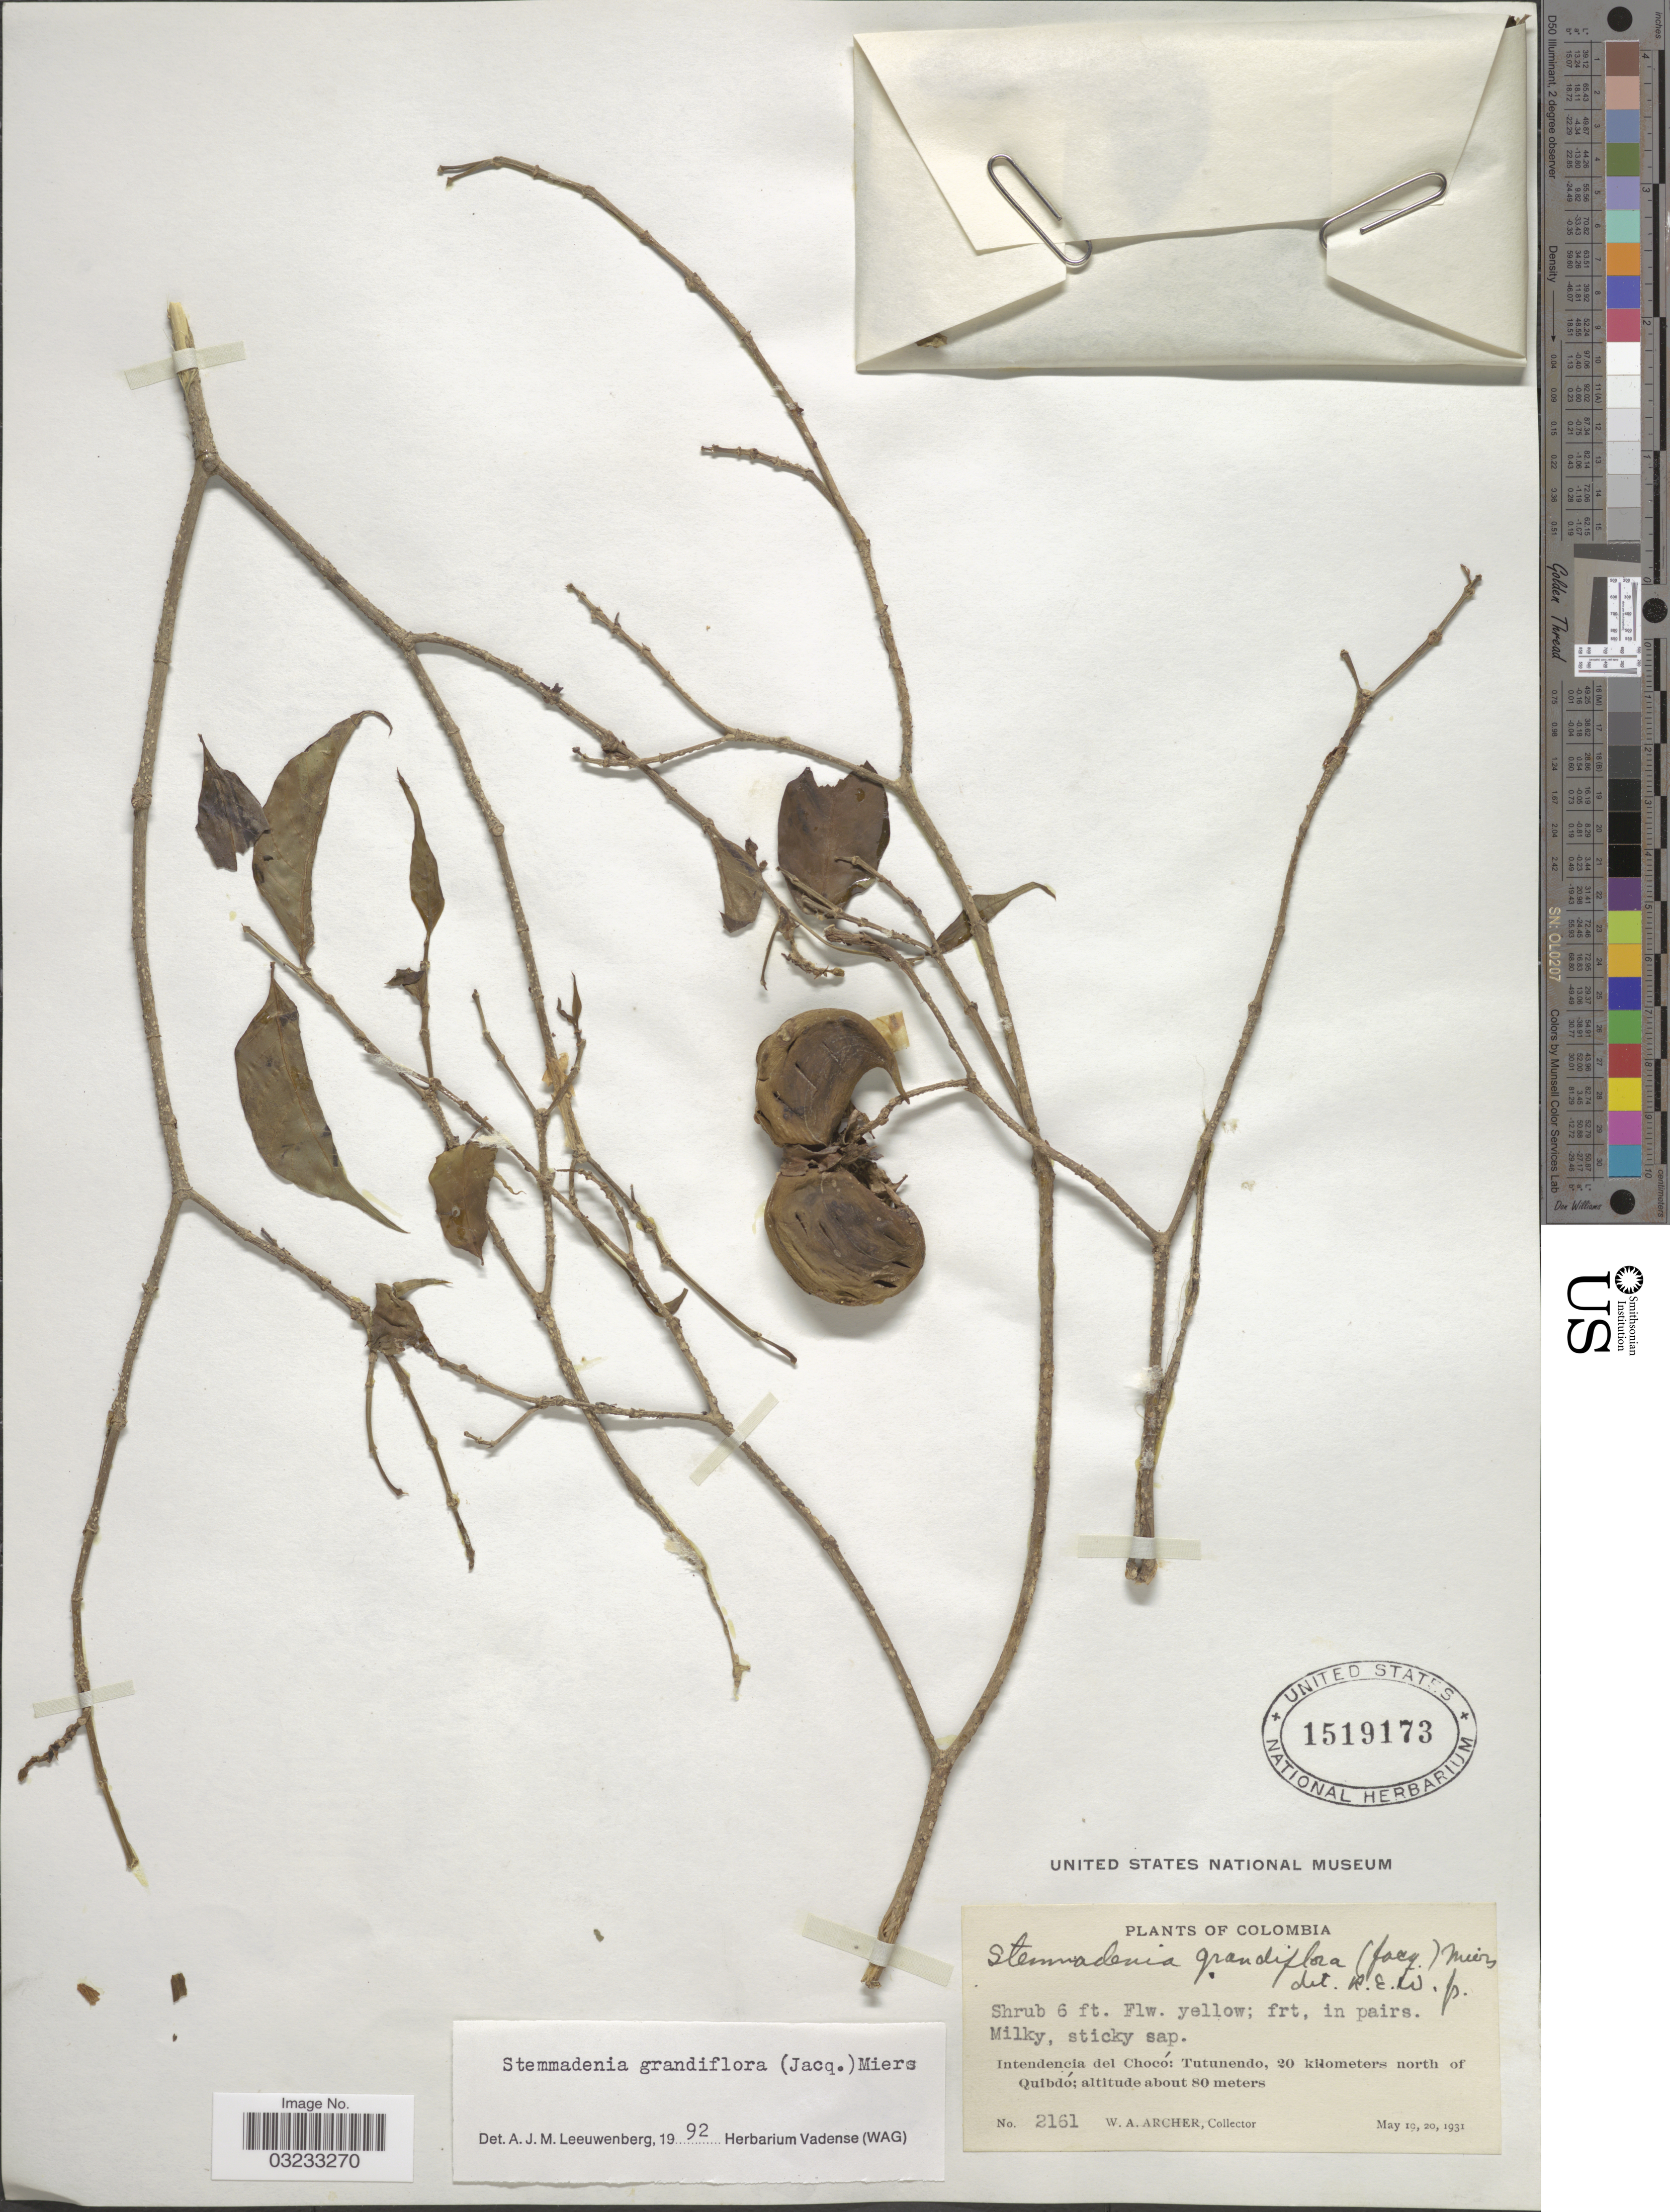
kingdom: Plantae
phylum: Tracheophyta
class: Magnoliopsida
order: Gentianales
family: Apocynaceae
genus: Stemmadenia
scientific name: Stemmadenia grandiflora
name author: (Jacq.) Miers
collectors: W. Archer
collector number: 2161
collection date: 1931-05-19/1931-05-20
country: Colombia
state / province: Chocó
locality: Intendencia del Chocó: Tutunendo, 20 kilometers north of Quibdó.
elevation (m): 80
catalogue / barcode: US 1519173